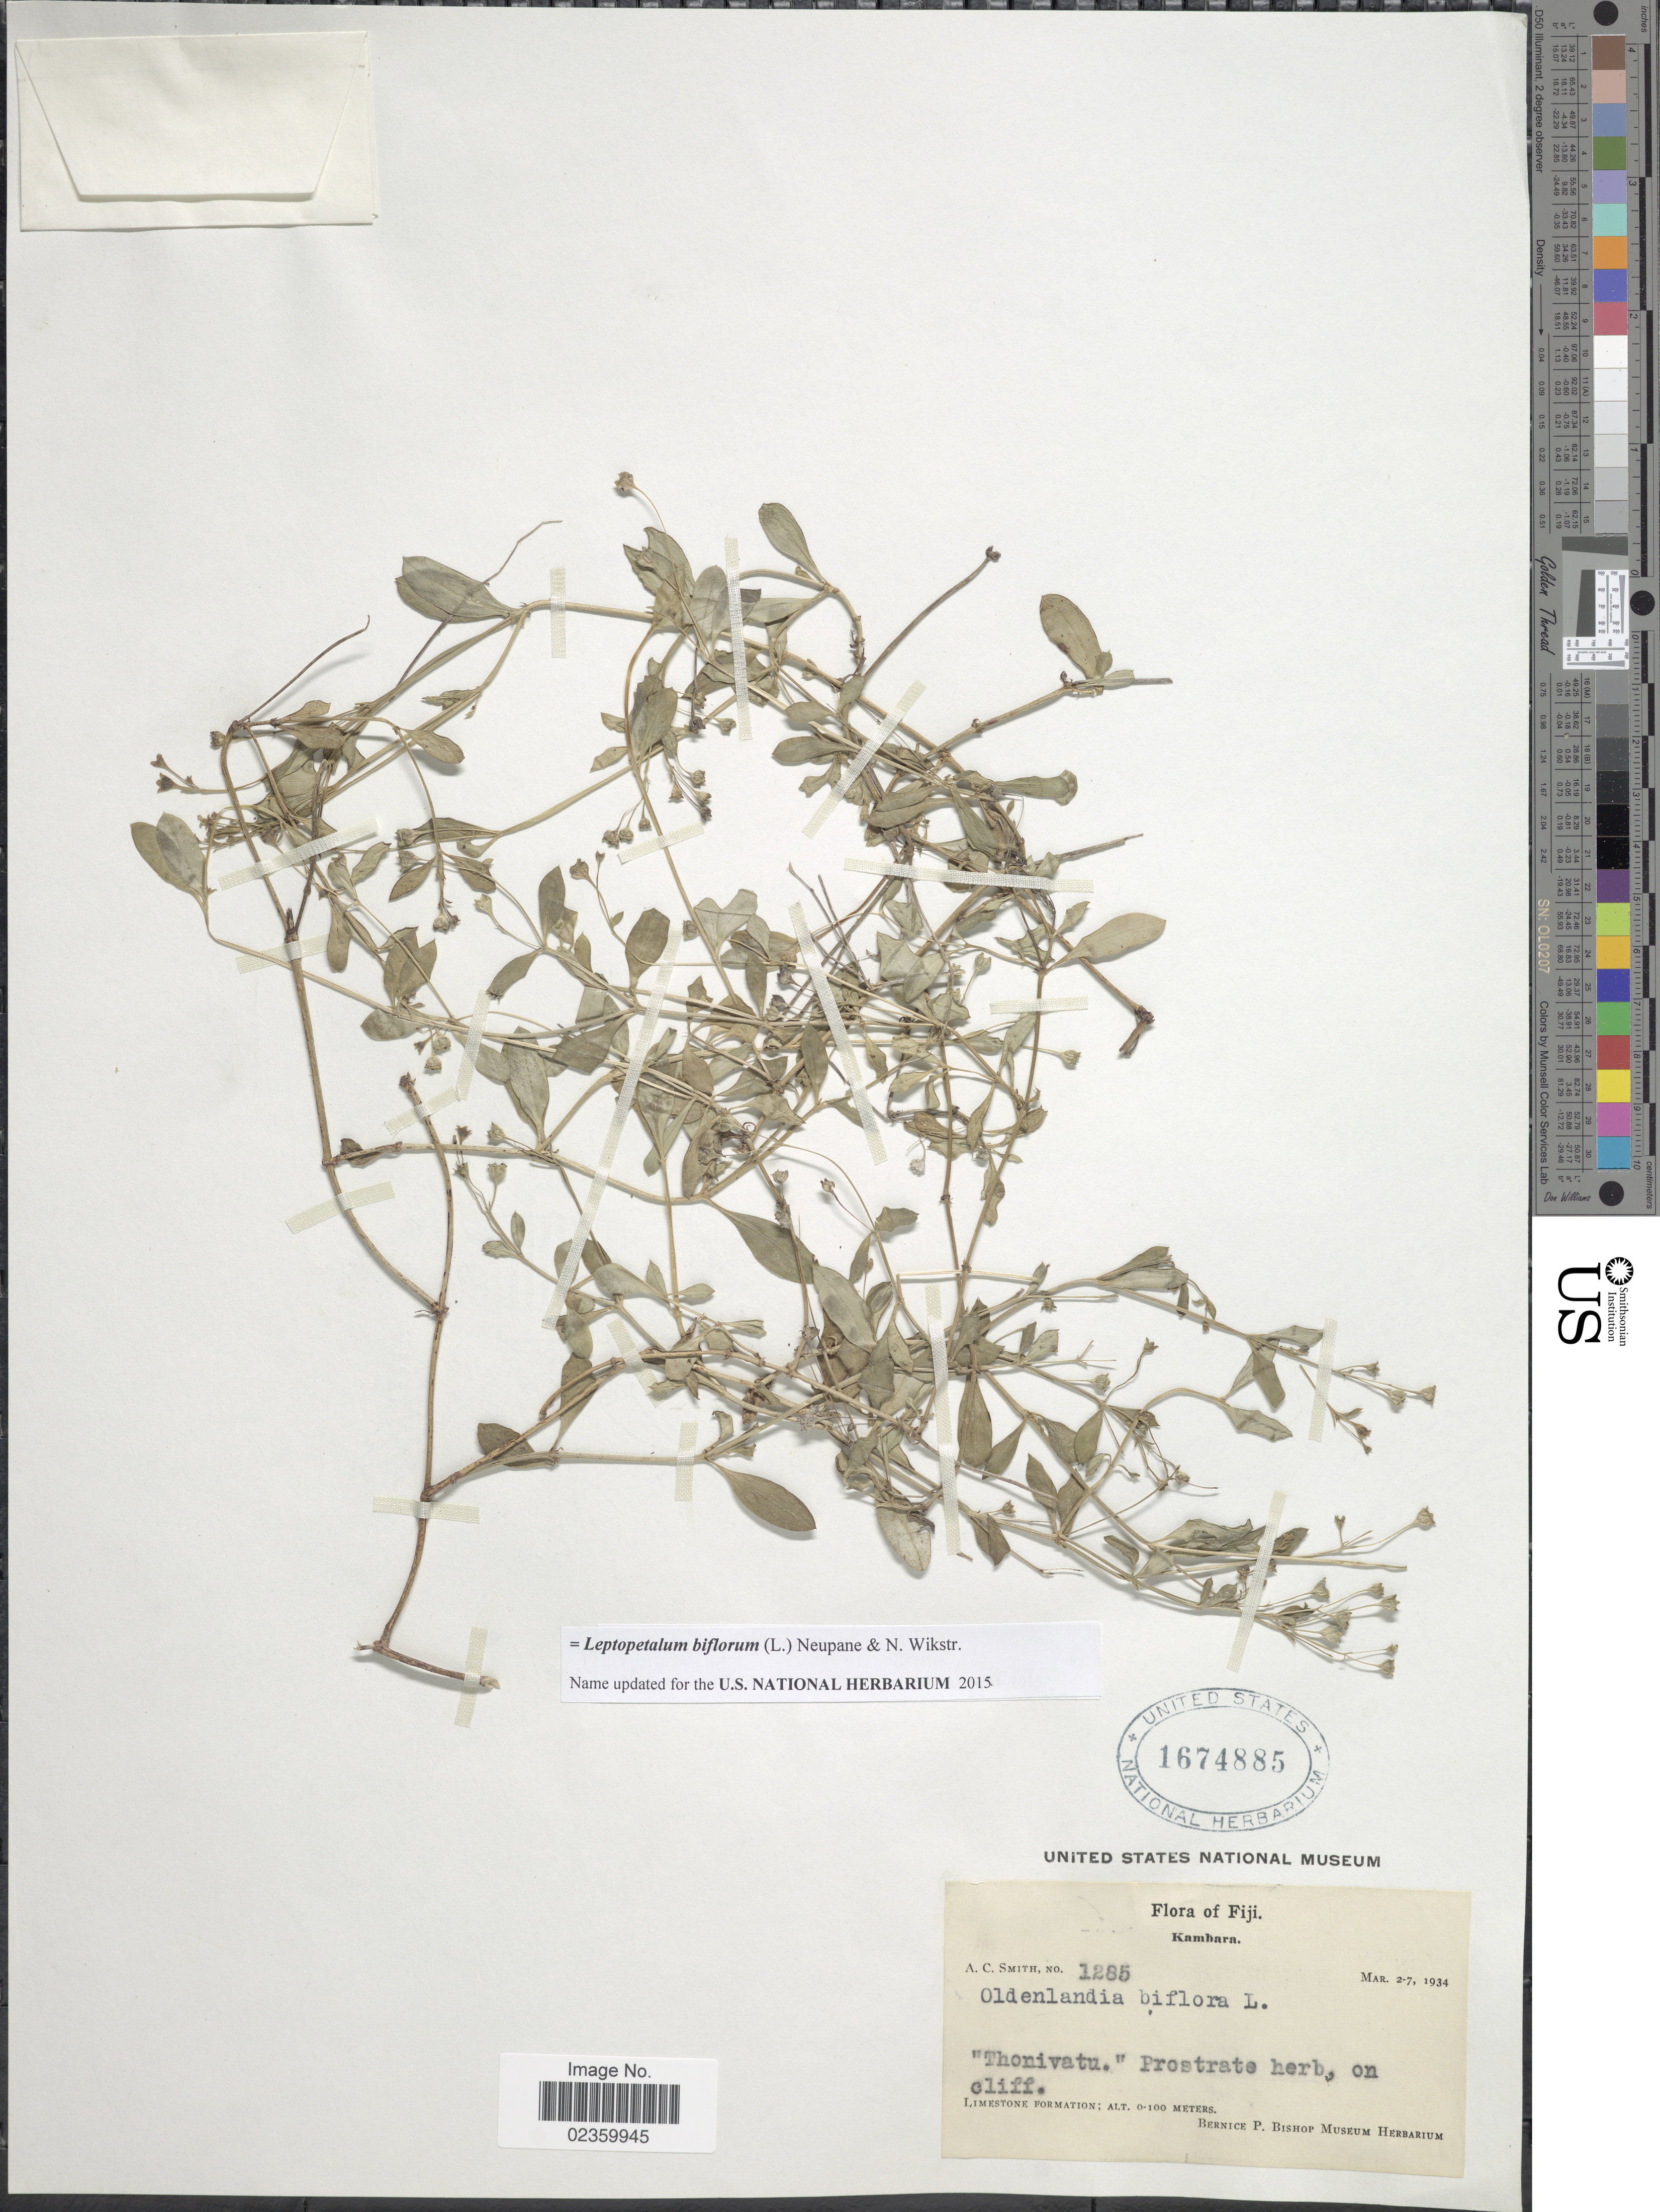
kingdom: Plantae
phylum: Tracheophyta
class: Magnoliopsida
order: Gentianales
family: Rubiaceae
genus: Leptopetalum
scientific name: Leptopetalum biflorum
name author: (L.) Neupane & N. Wikstr.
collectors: A. C. Smith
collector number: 1285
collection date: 1934-03-02/1934-03-07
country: Fiji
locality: Kambara, "Thonivatu" Limestone Formation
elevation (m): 0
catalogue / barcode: US 1674885